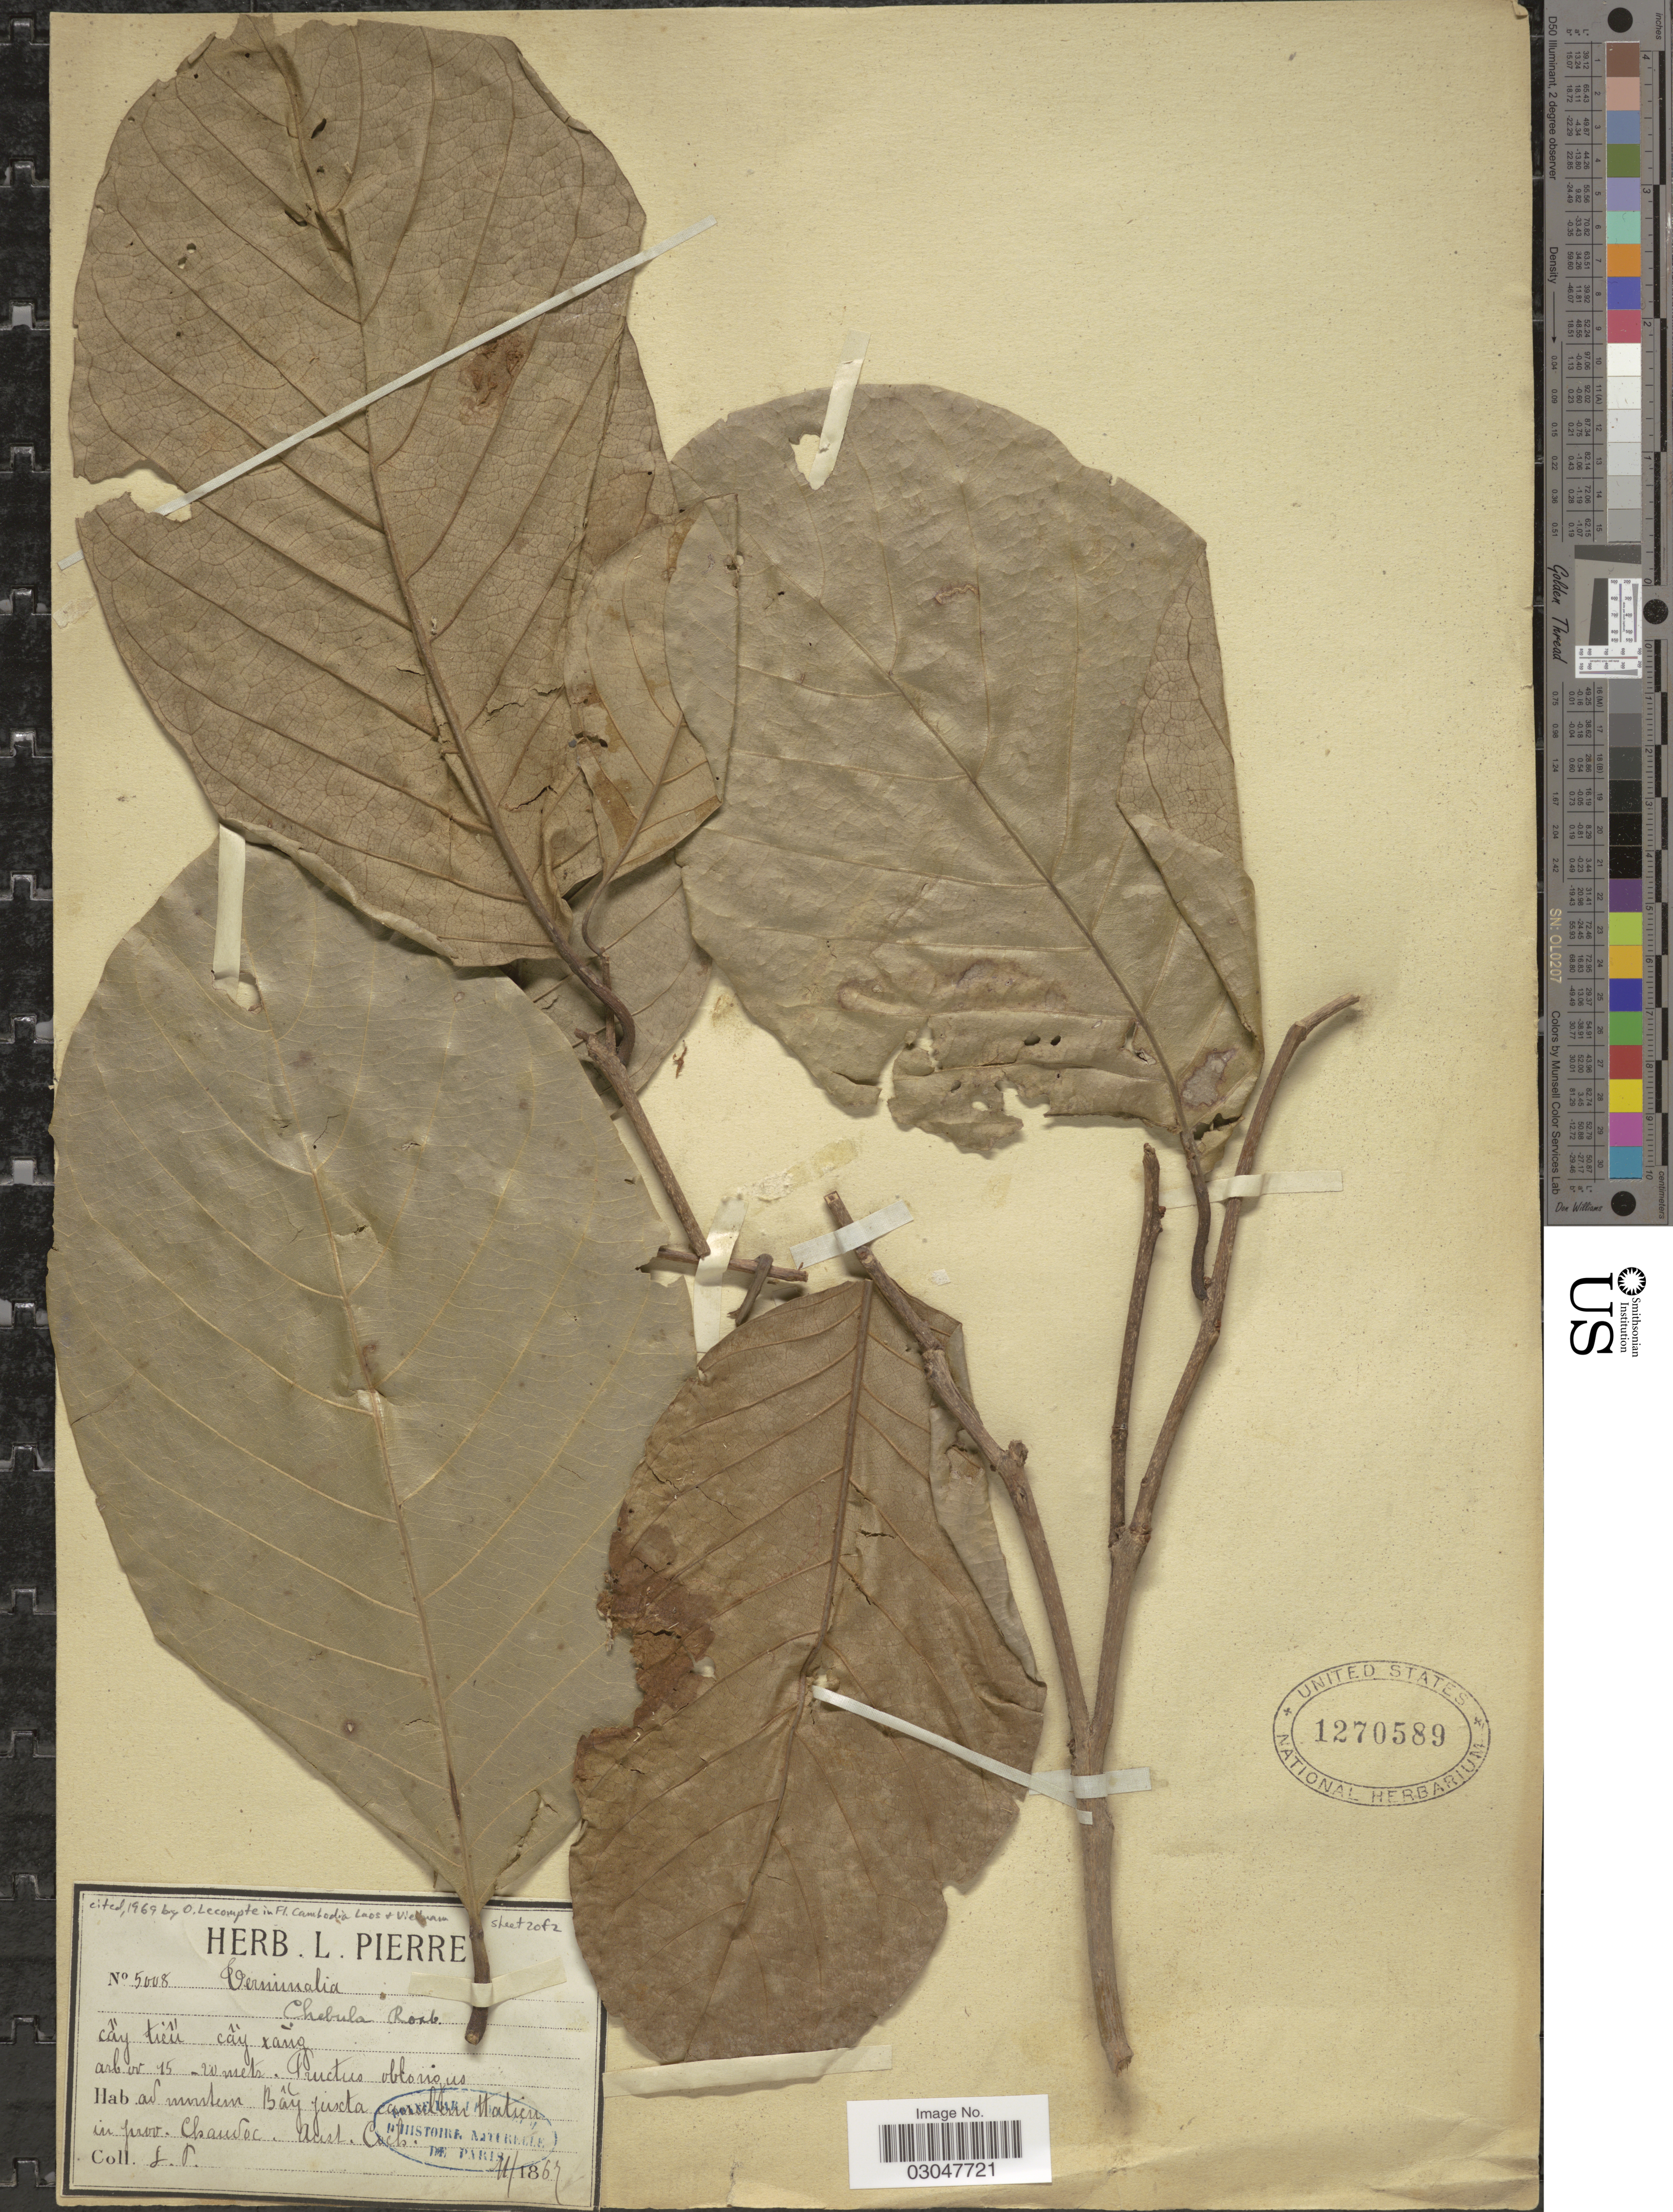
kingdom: Plantae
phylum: Tracheophyta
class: Magnoliopsida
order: Myrtales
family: Combretaceae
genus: Terminalia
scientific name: Terminalia chebula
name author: Retz.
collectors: L. Pierre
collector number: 5008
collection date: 1867-11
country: Vietnam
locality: Ad montem Bây juxta canalem Hatien in prov. Chaudoc Aust. Coch. [At Bay mountain near Hatien canal in Chau Doc province, south Cochinchina]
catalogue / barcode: US 1270589